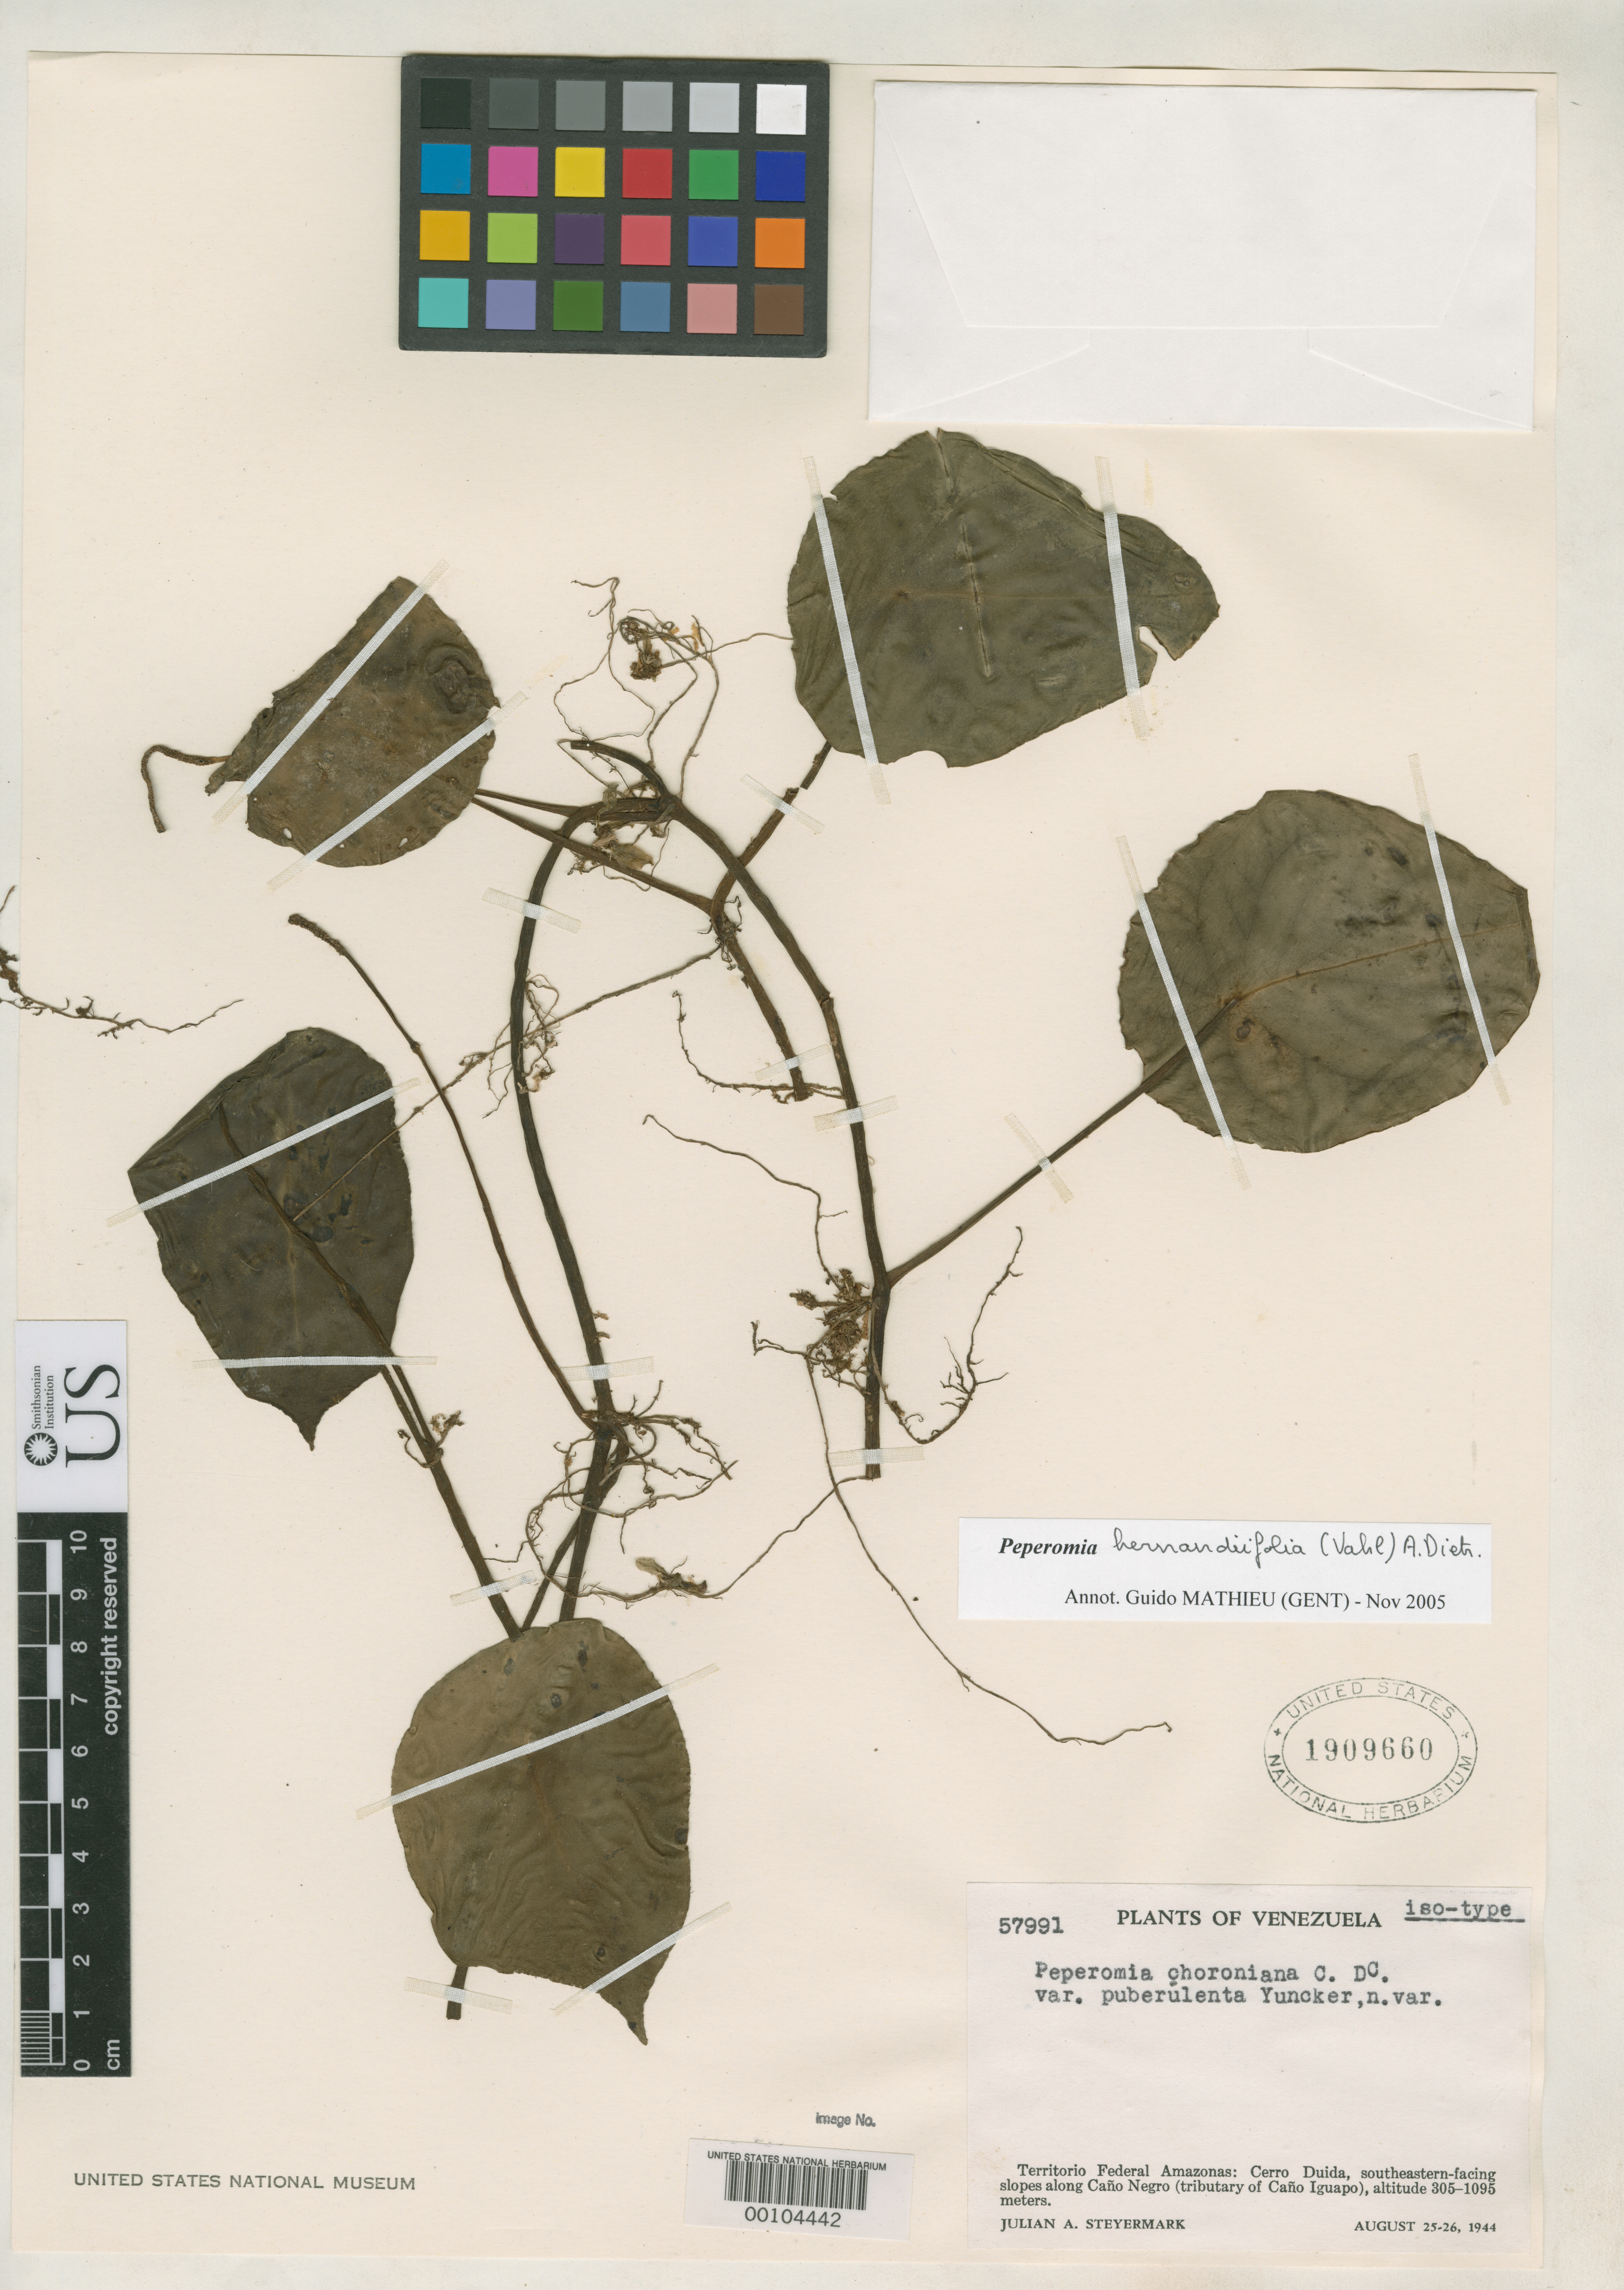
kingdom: Plantae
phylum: Tracheophyta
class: Magnoliopsida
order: Piperales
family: Piperaceae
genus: Peperomia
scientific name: Peperomia choroniana var. puberulenta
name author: Yunck.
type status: Isotype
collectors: J. Steyermark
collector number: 57991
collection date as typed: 25 Aug 1944 to 26 Aug 1944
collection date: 1944-08-25/1944-08-26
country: Venezuela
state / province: Amazonas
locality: Cerro Duida, Cano Negro.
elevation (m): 305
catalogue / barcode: US 1909660